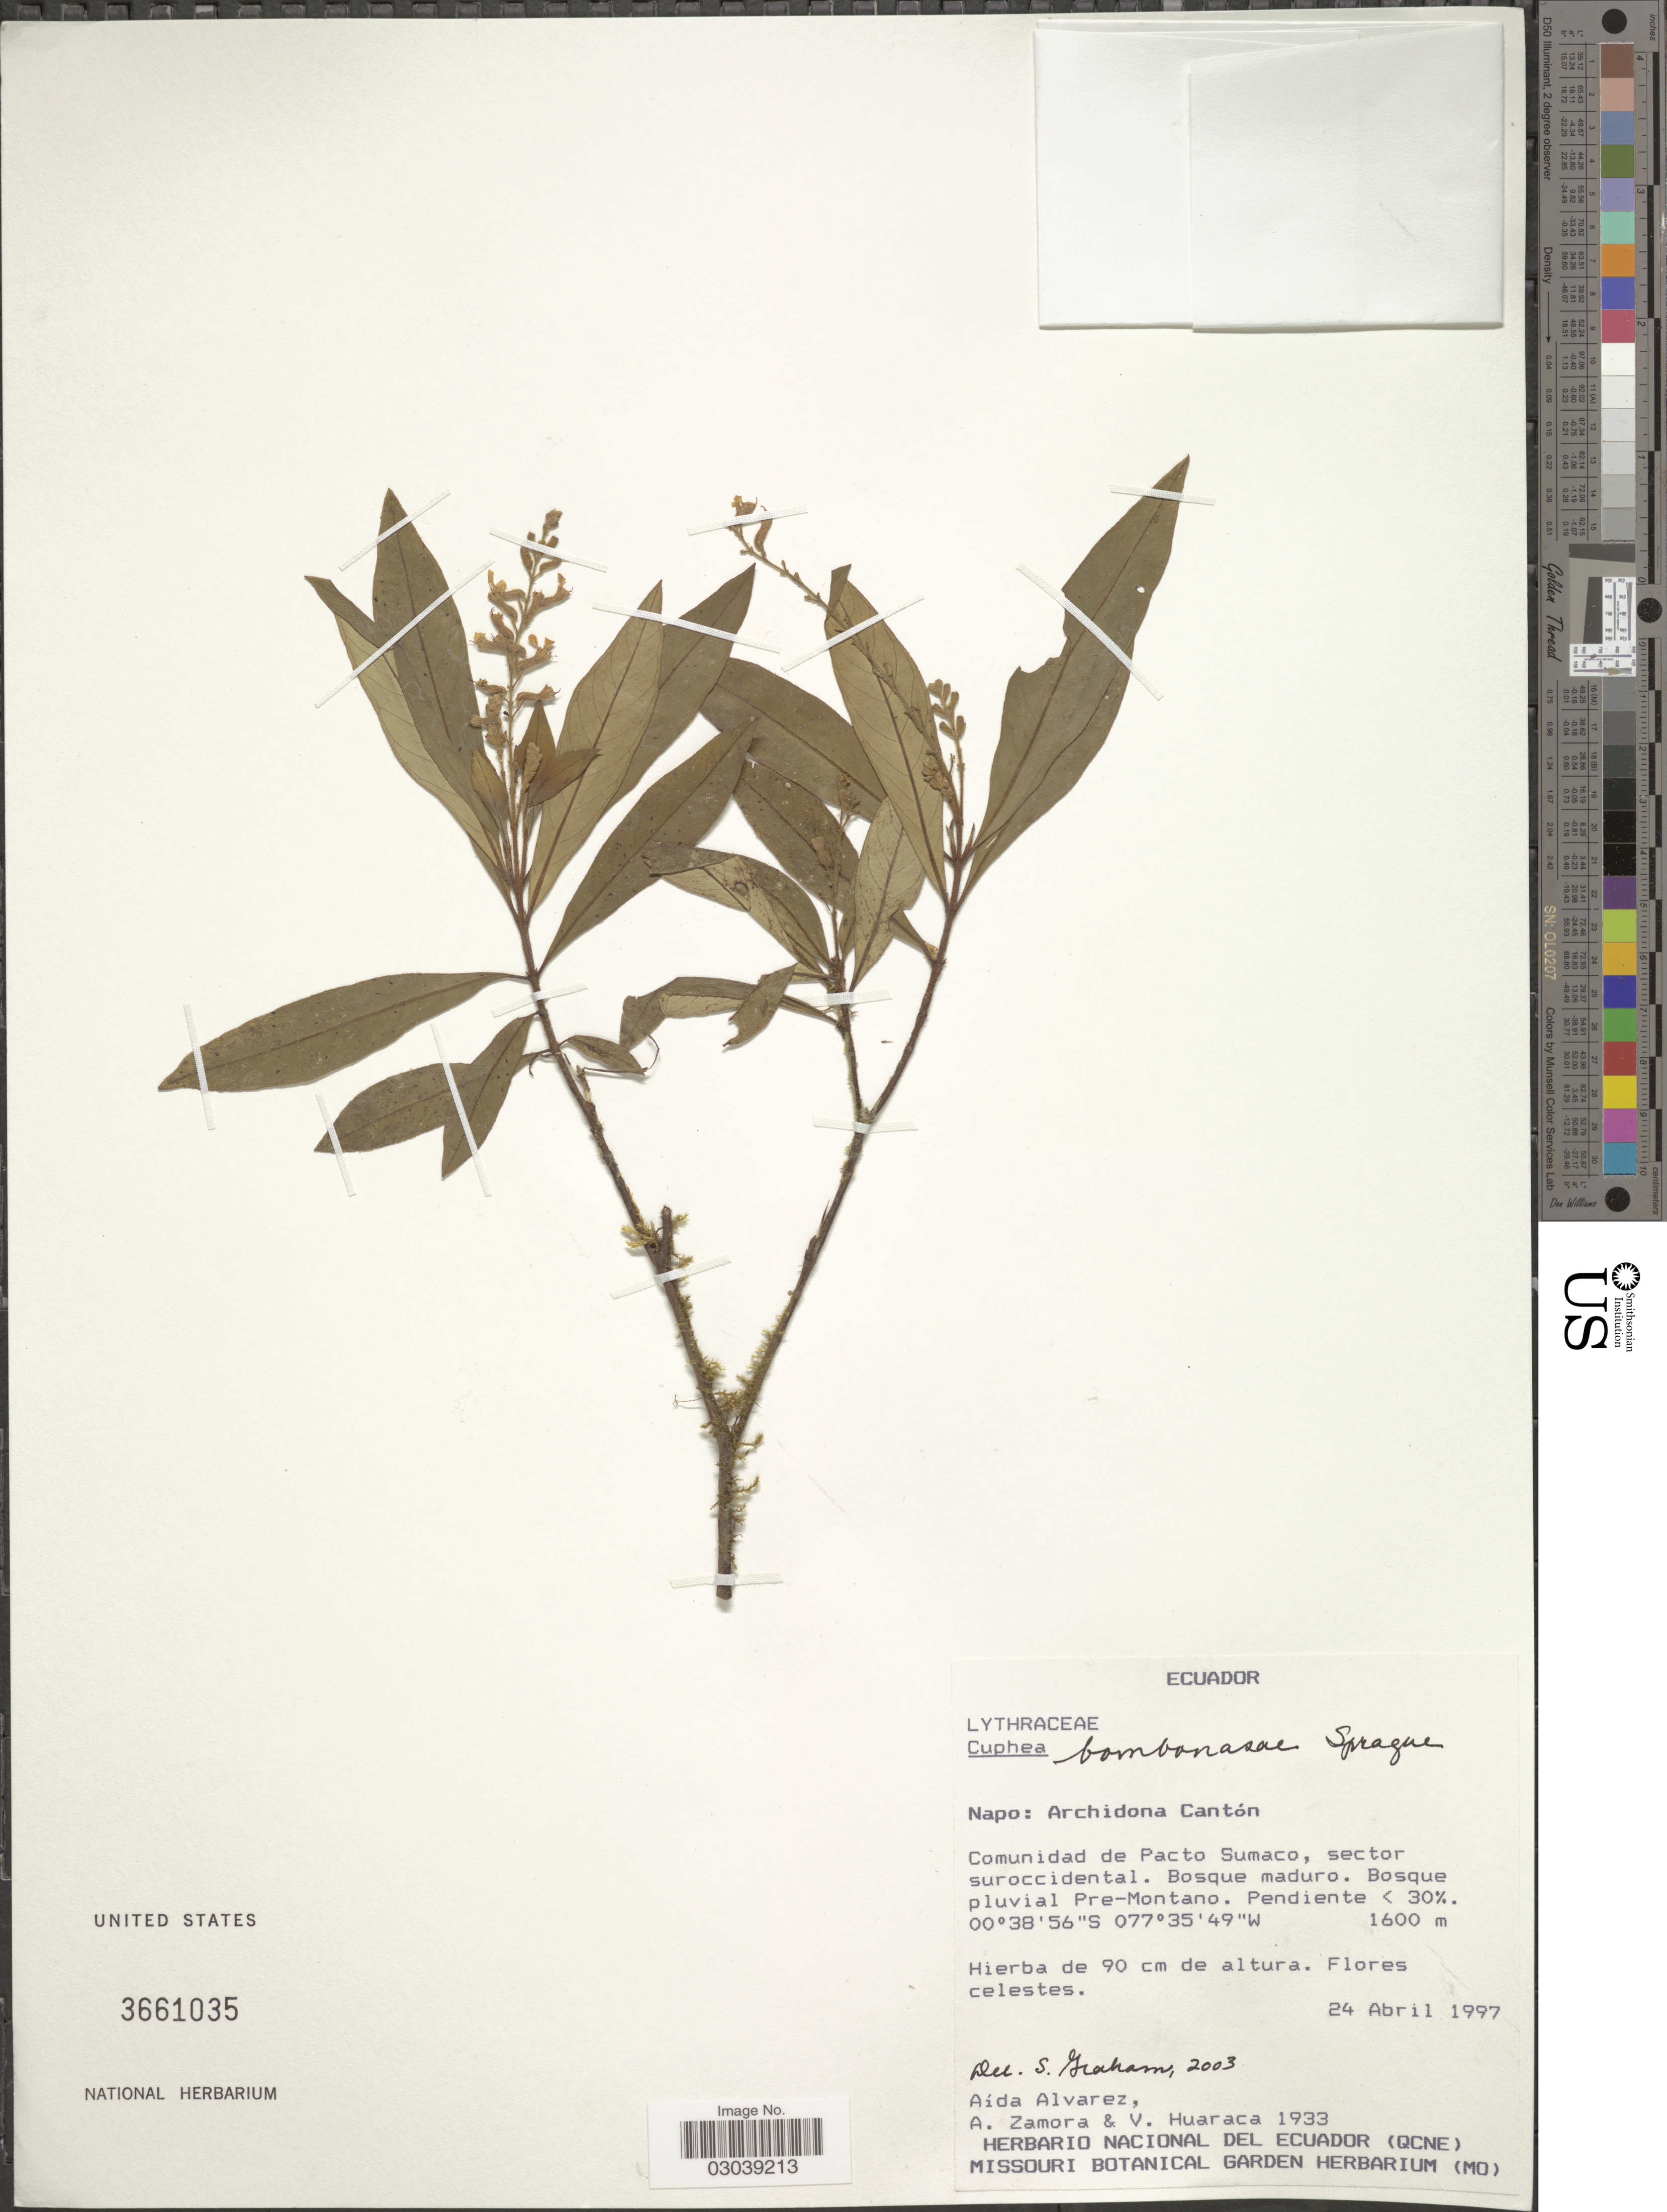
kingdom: Plantae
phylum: Tracheophyta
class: Magnoliopsida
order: Myrtales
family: Lythraceae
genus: Cuphea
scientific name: Cuphea bobonazae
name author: Sprague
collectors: A. Alvarez, A. Zamora & V. Huaraca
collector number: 1933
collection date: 1997-04-24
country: Ecuador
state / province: Napo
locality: Archidona Cantón. Comunidad de Pacto Sumaco, sector suroccidental.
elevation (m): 1600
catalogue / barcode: US 3661035